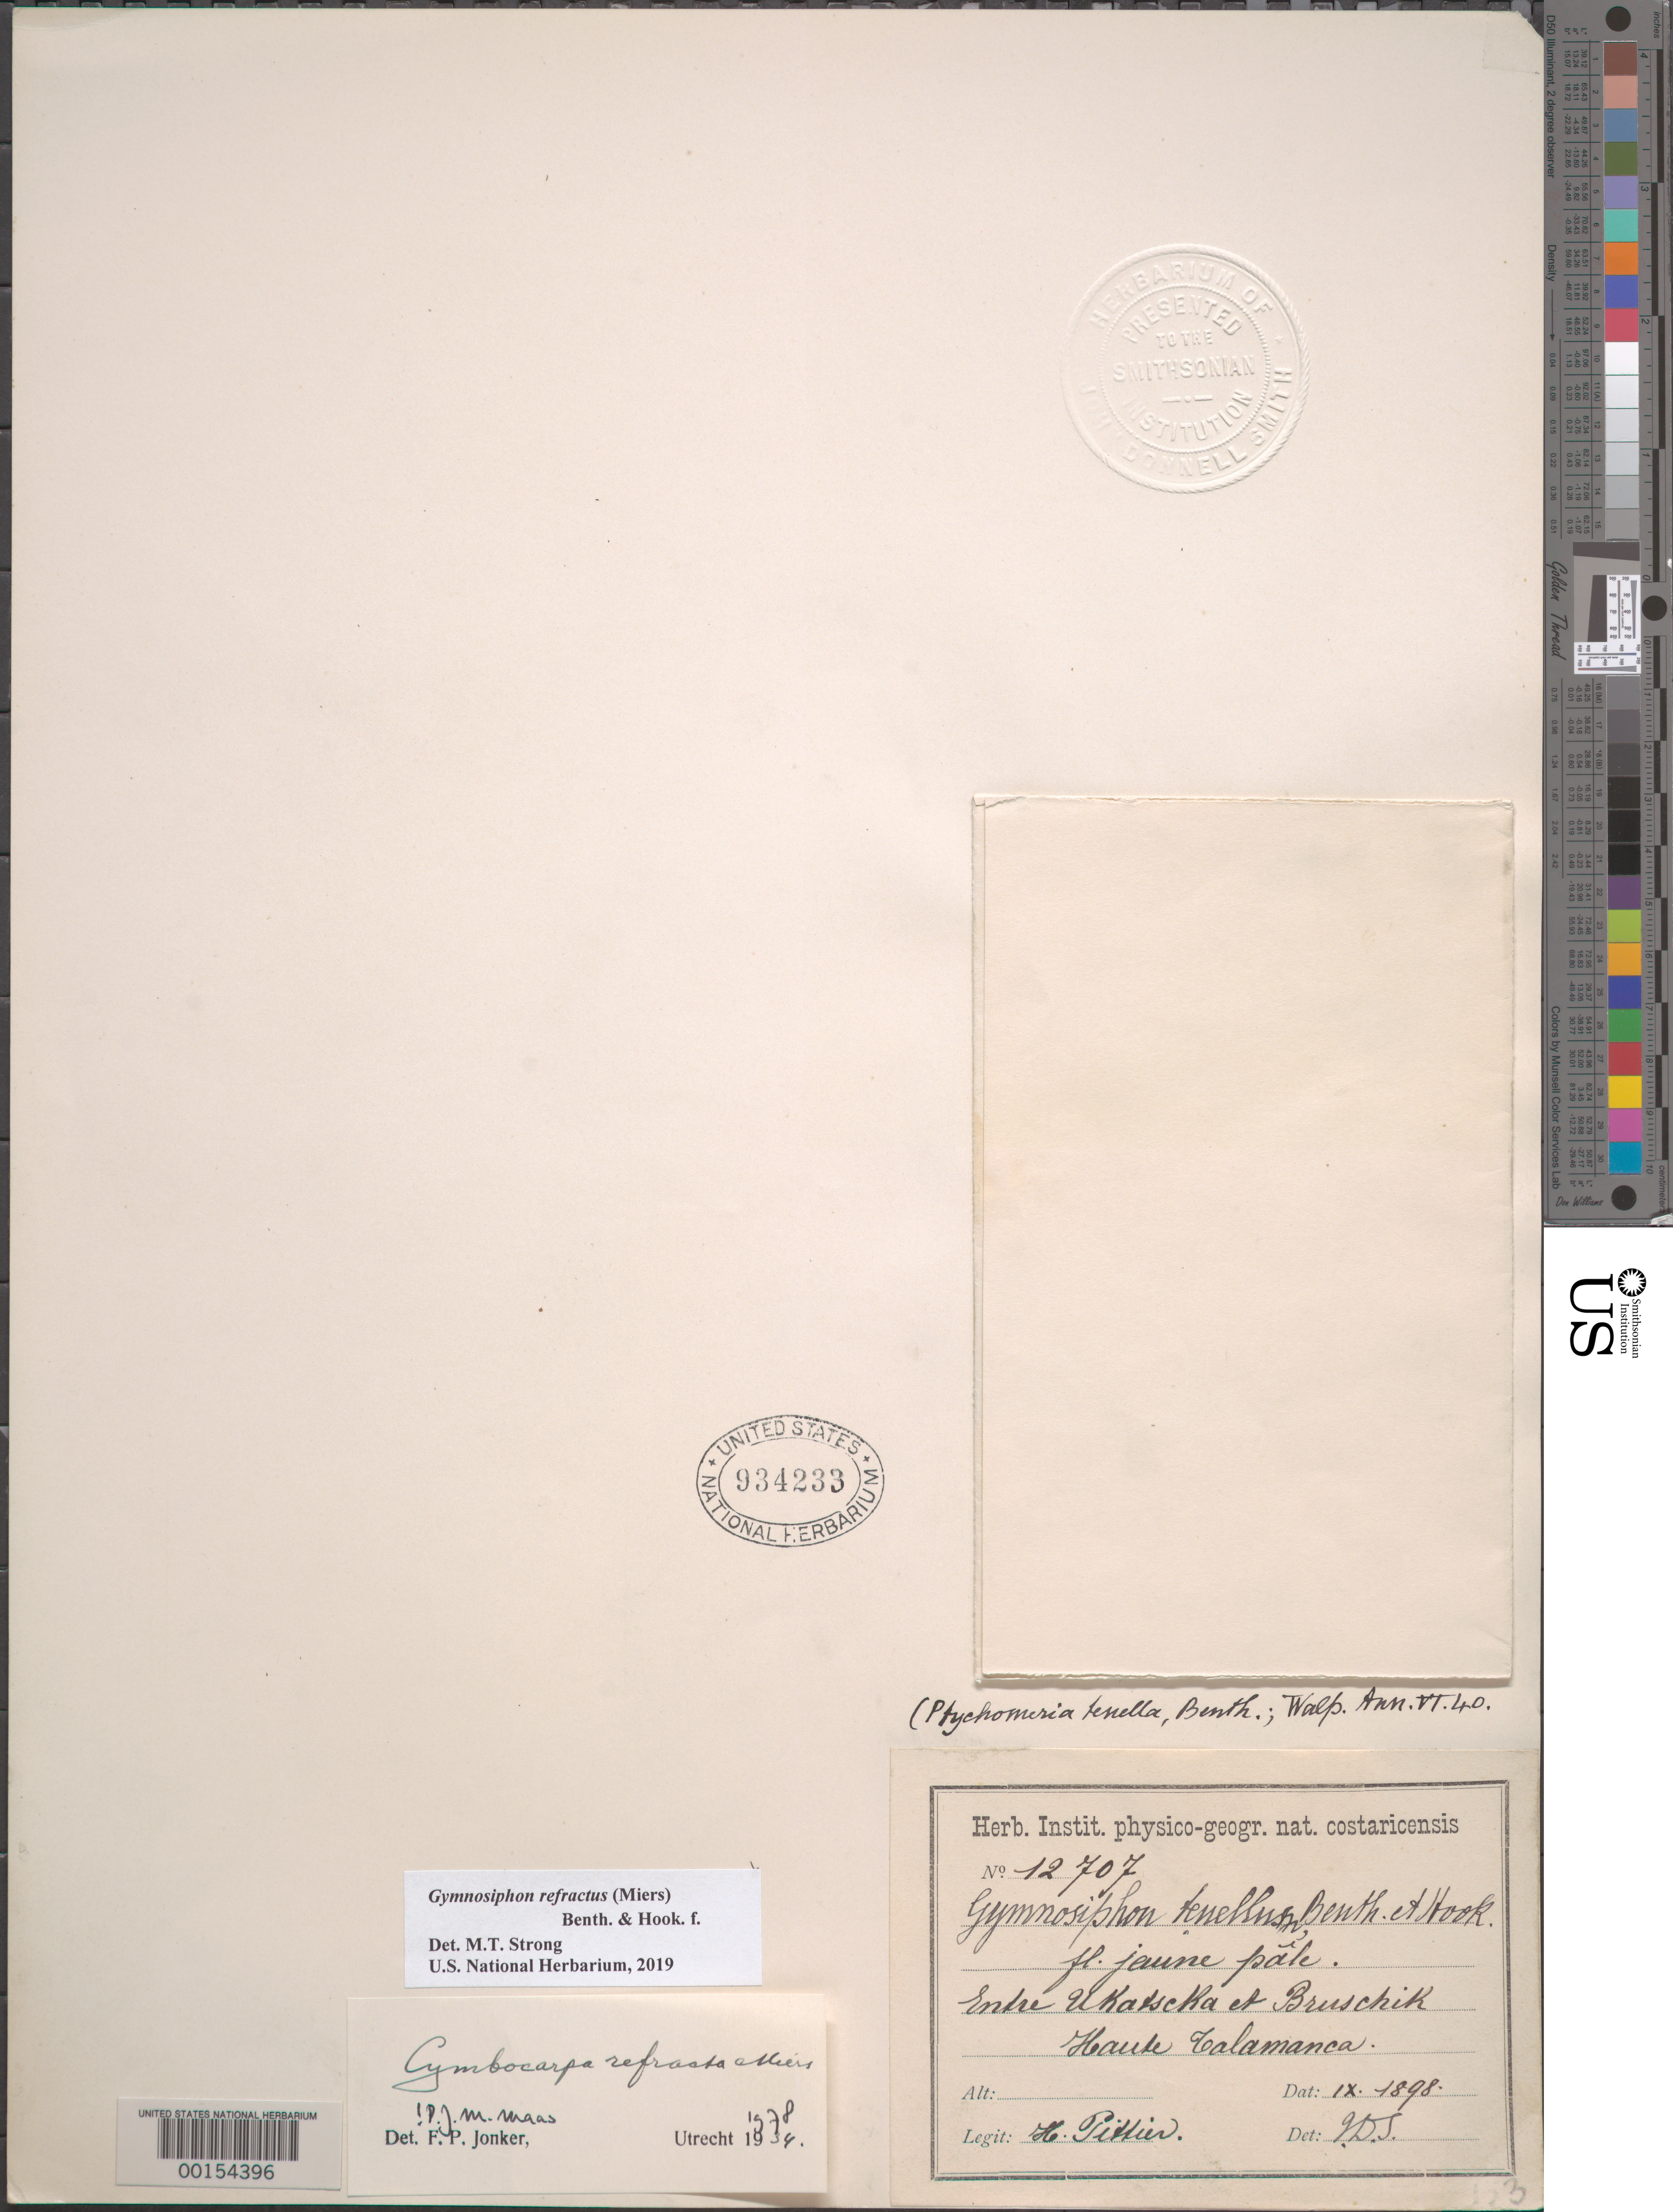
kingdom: Plantae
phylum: Tracheophyta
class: Liliopsida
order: Dioscoreales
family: Burmanniaceae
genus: Gymnosiphon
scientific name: Gymnosiphon refractus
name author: (Miers) Benth. & Hook. f.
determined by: Strong, Mark T., (BOT), Smithsonian Institution - National Museum of Natural History (UNITED STATES)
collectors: H. F. Pittier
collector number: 12707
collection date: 1898-09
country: Costa Rica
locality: Entre Ukatscka et Bruschik; Haute Calamanca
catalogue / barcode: US 934233